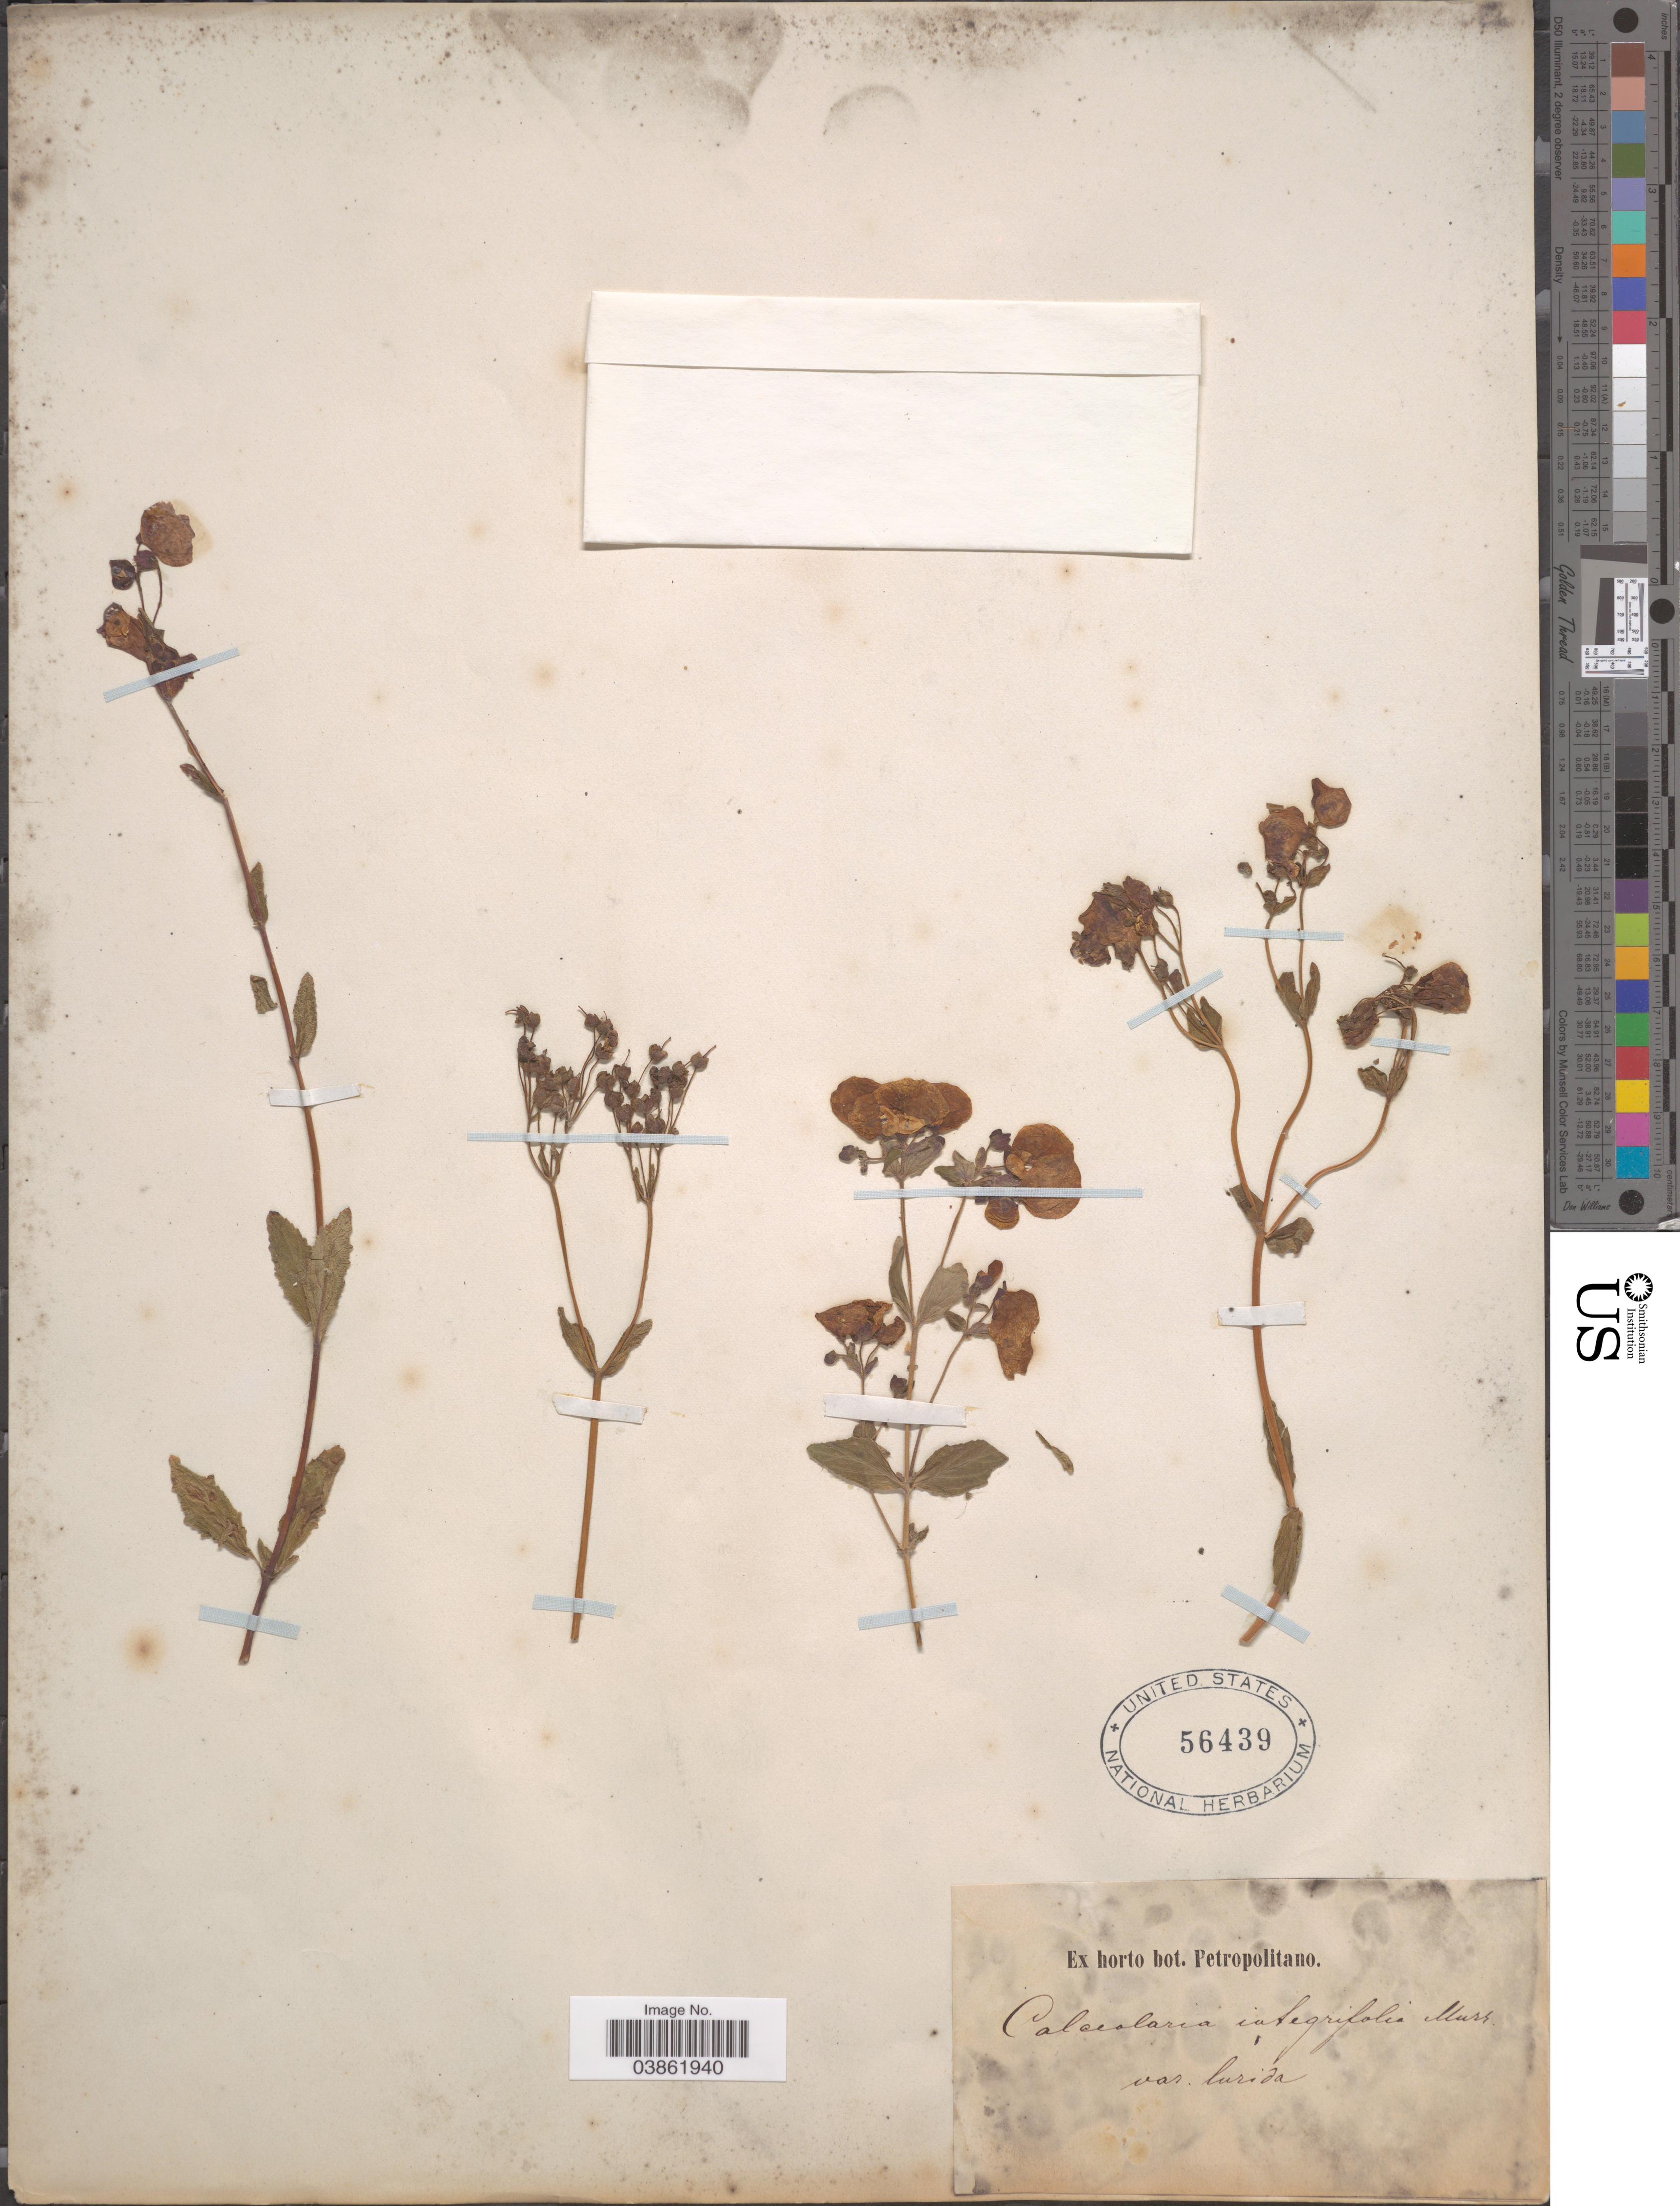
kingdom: Plantae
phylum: Tracheophyta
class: Magnoliopsida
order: Lamiales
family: Calceolariaceae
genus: Calceolaria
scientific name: Calceolaria integrifolia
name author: L.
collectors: ex Horto Bot. Petropolitano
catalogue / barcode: US 56439